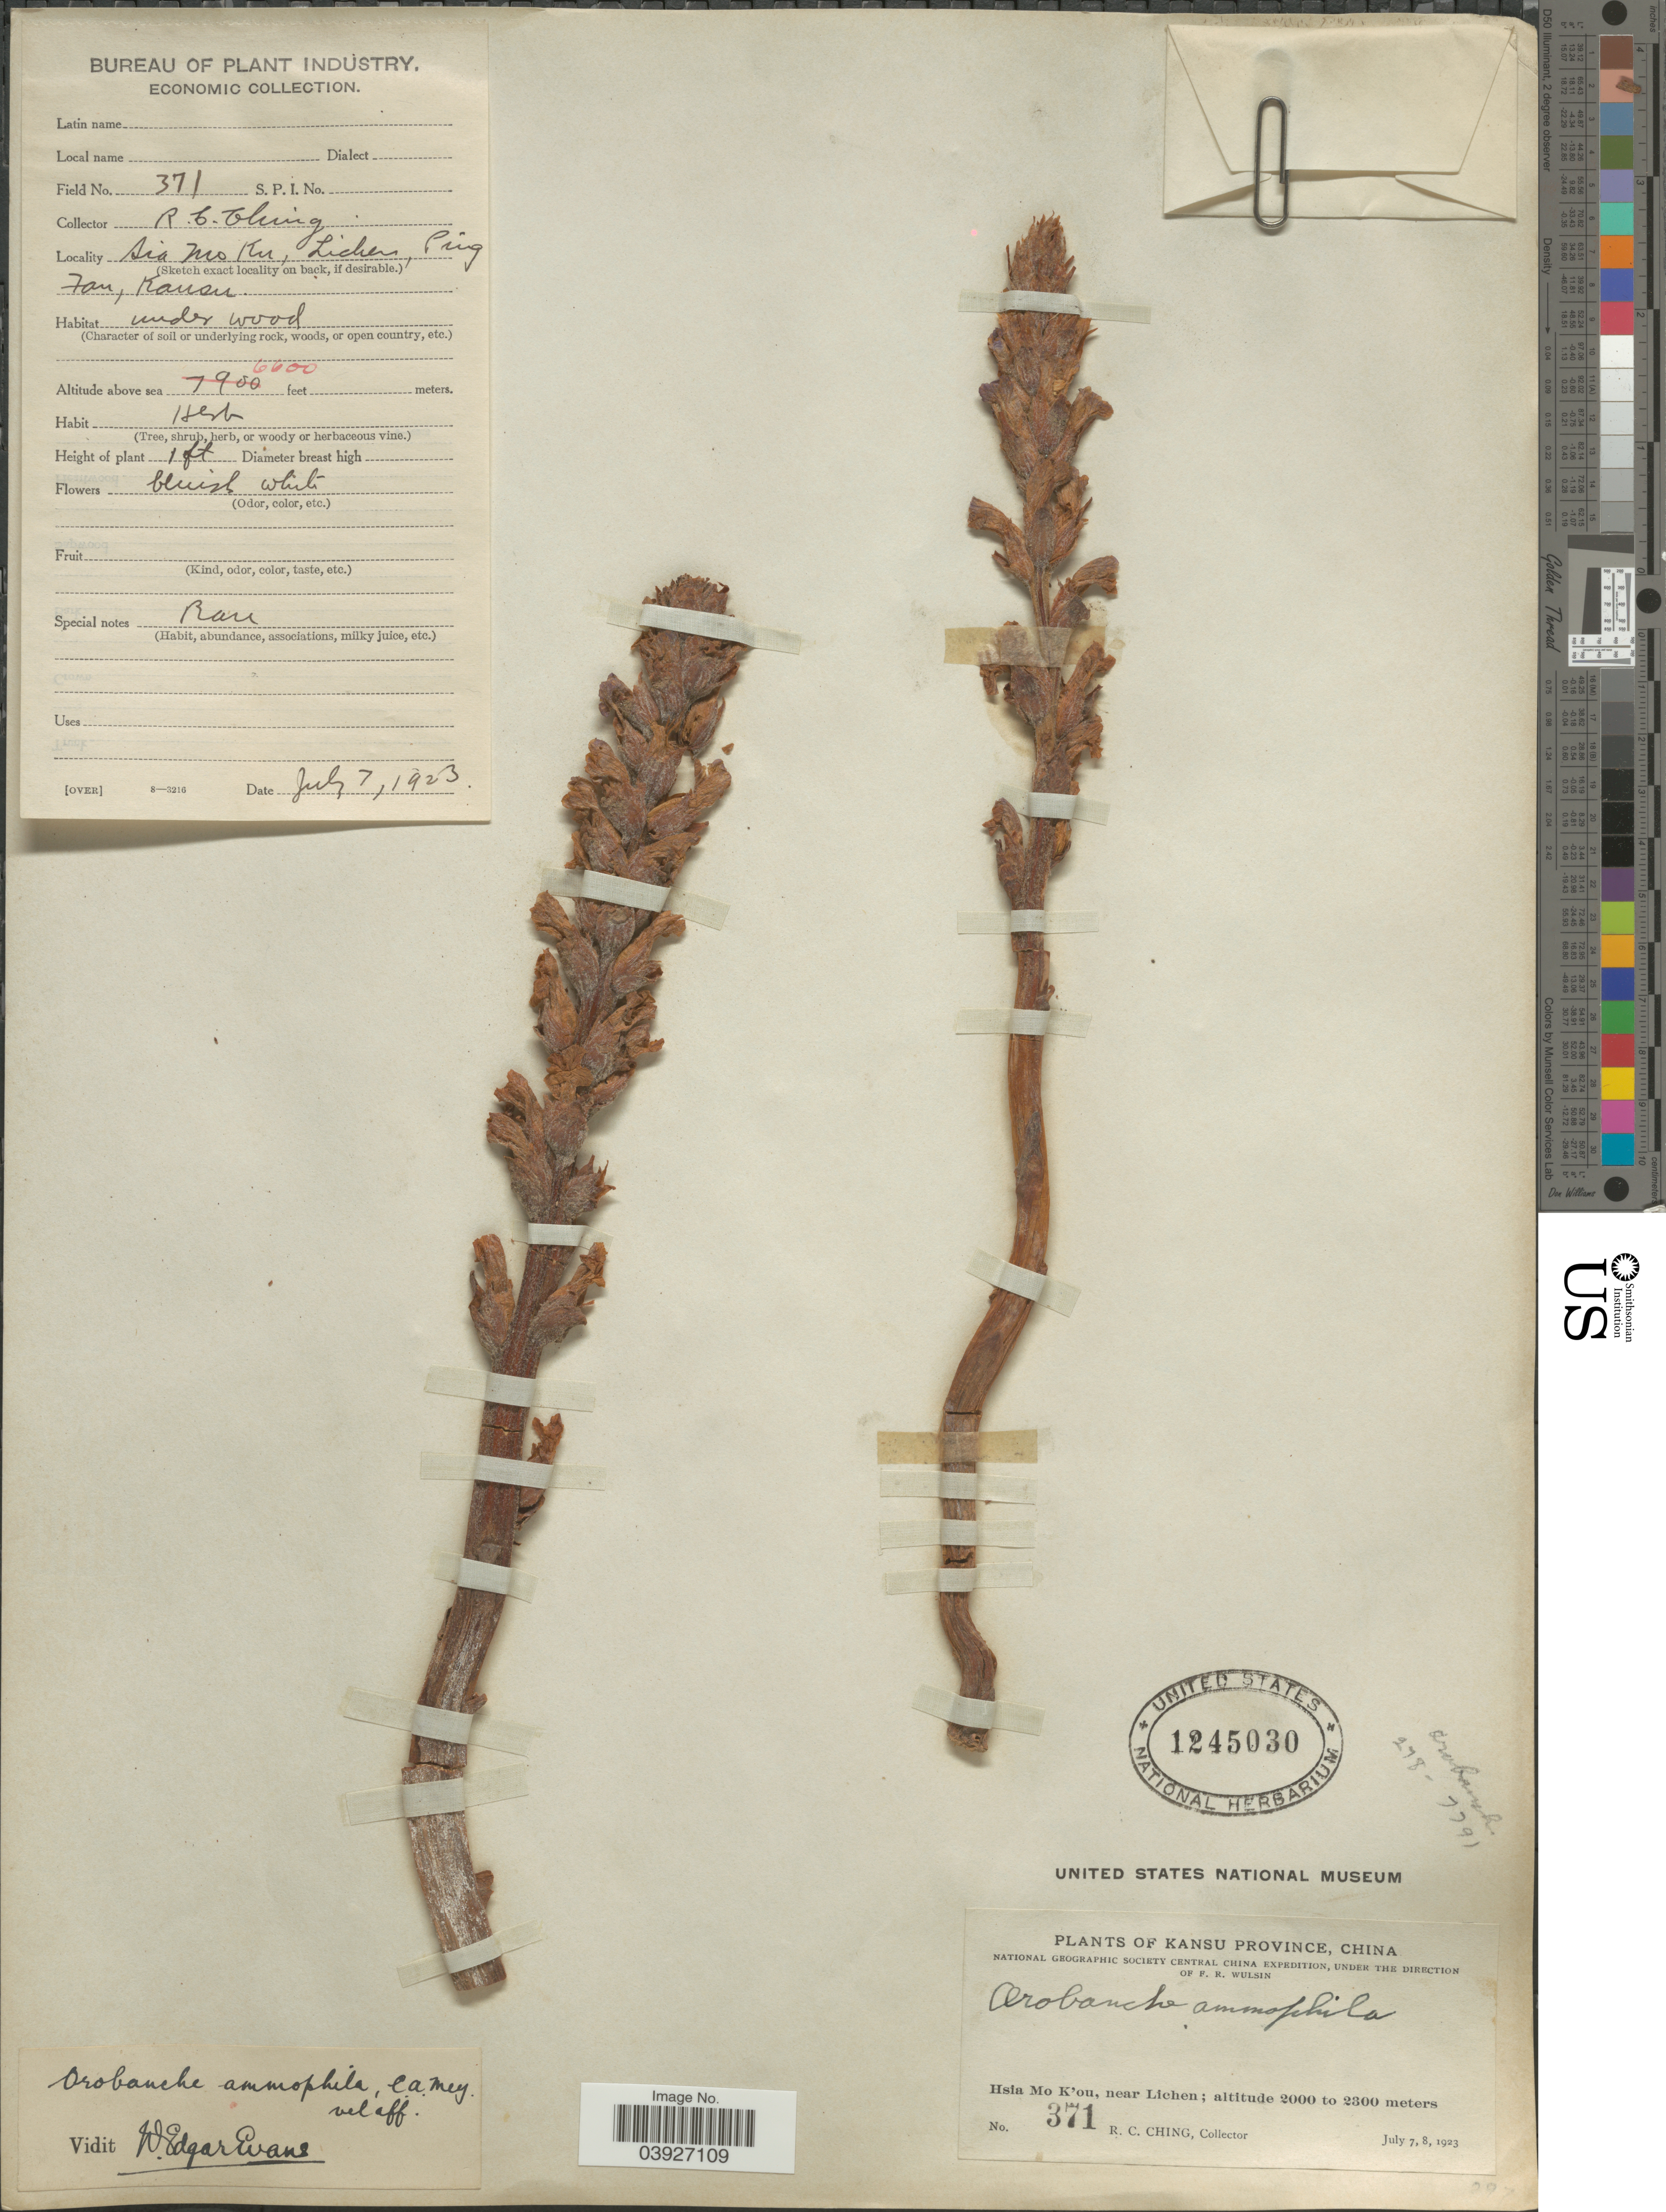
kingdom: Plantae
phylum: Tracheophyta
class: Magnoliopsida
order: Lamiales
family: Orobanchaceae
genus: Orobanche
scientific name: Orobanche ammophila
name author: C.A. Mey.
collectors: R. C. Ching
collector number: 371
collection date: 1923-07-07/1923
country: China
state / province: Gansu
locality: Kansu Province. Hsia Mo K'ou, near Lichen. Sia Mo Ku, Lichen, Ping Fan, Kansu.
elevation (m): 2012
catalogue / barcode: US 1245030